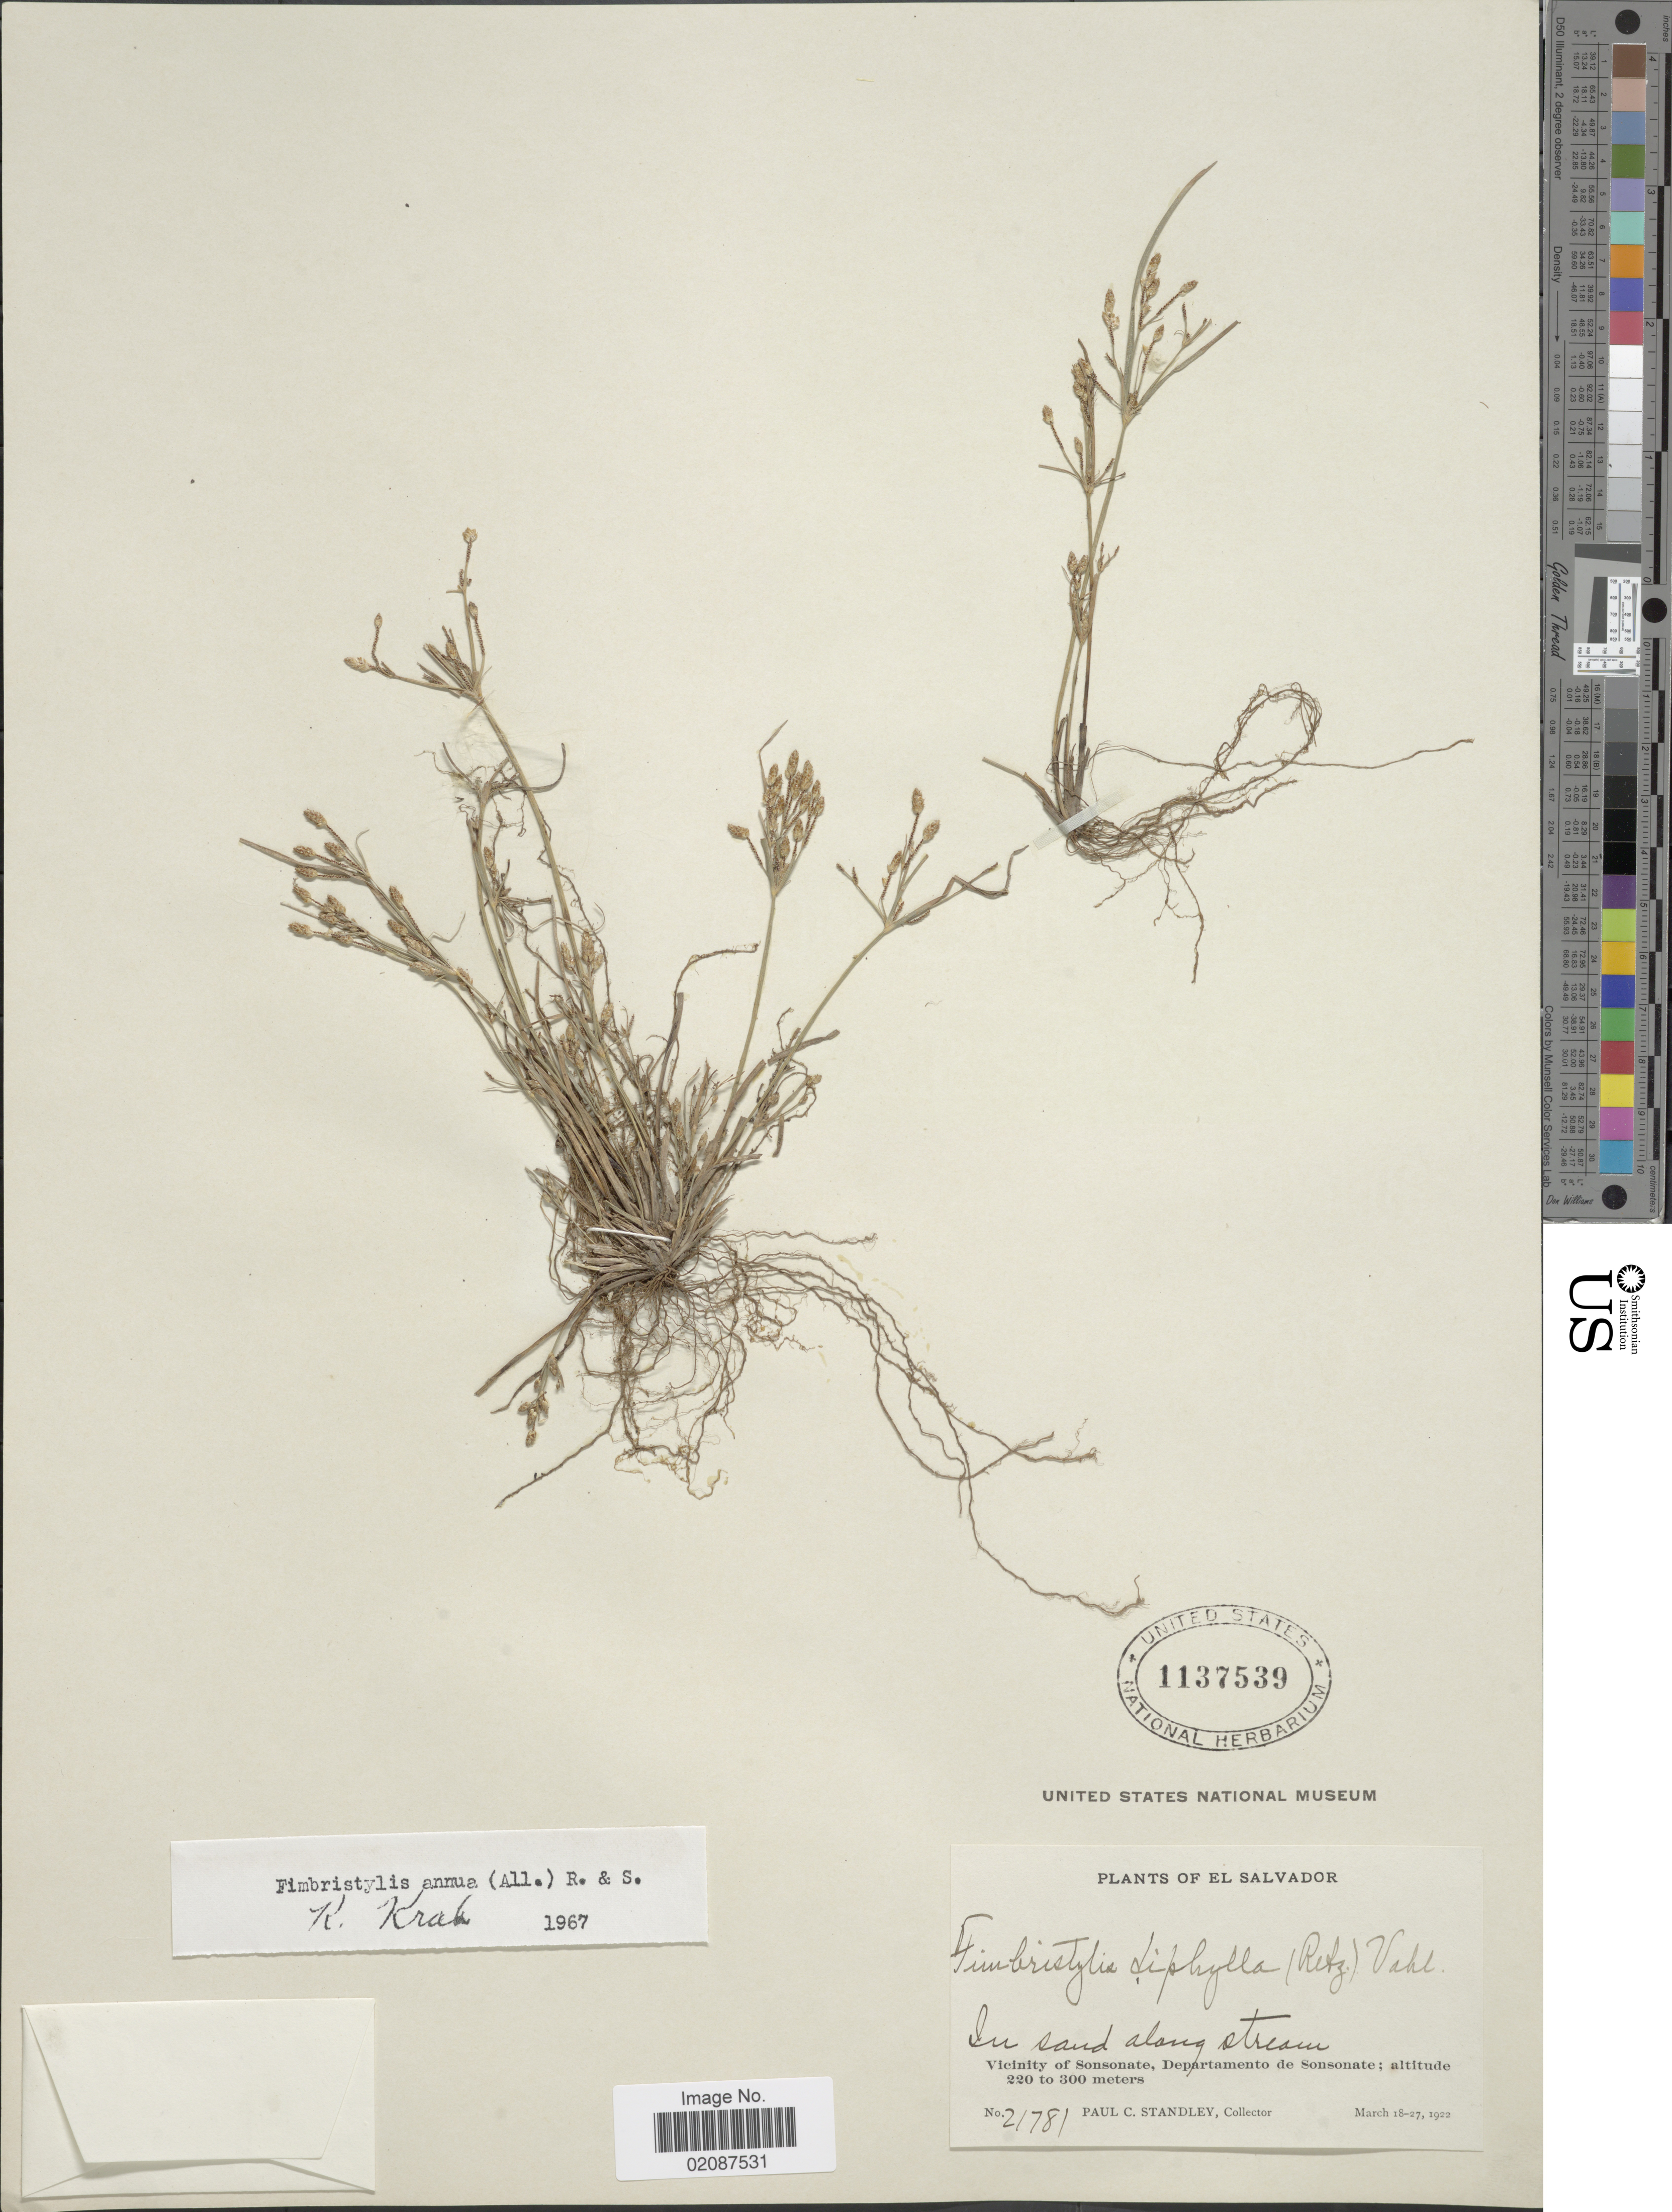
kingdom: Plantae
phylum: Tracheophyta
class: Liliopsida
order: Poales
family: Cyperaceae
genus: Fimbristylis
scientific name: Fimbristylis annua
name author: (All.) Roem. & Schult.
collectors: P. C. Standley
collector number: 21781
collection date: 1922-03-18/1922-03-27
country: El Salvador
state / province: Sonsonate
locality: Vicinity of Sonsonate, Departamento de Sonsonate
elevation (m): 220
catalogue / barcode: US 1137539